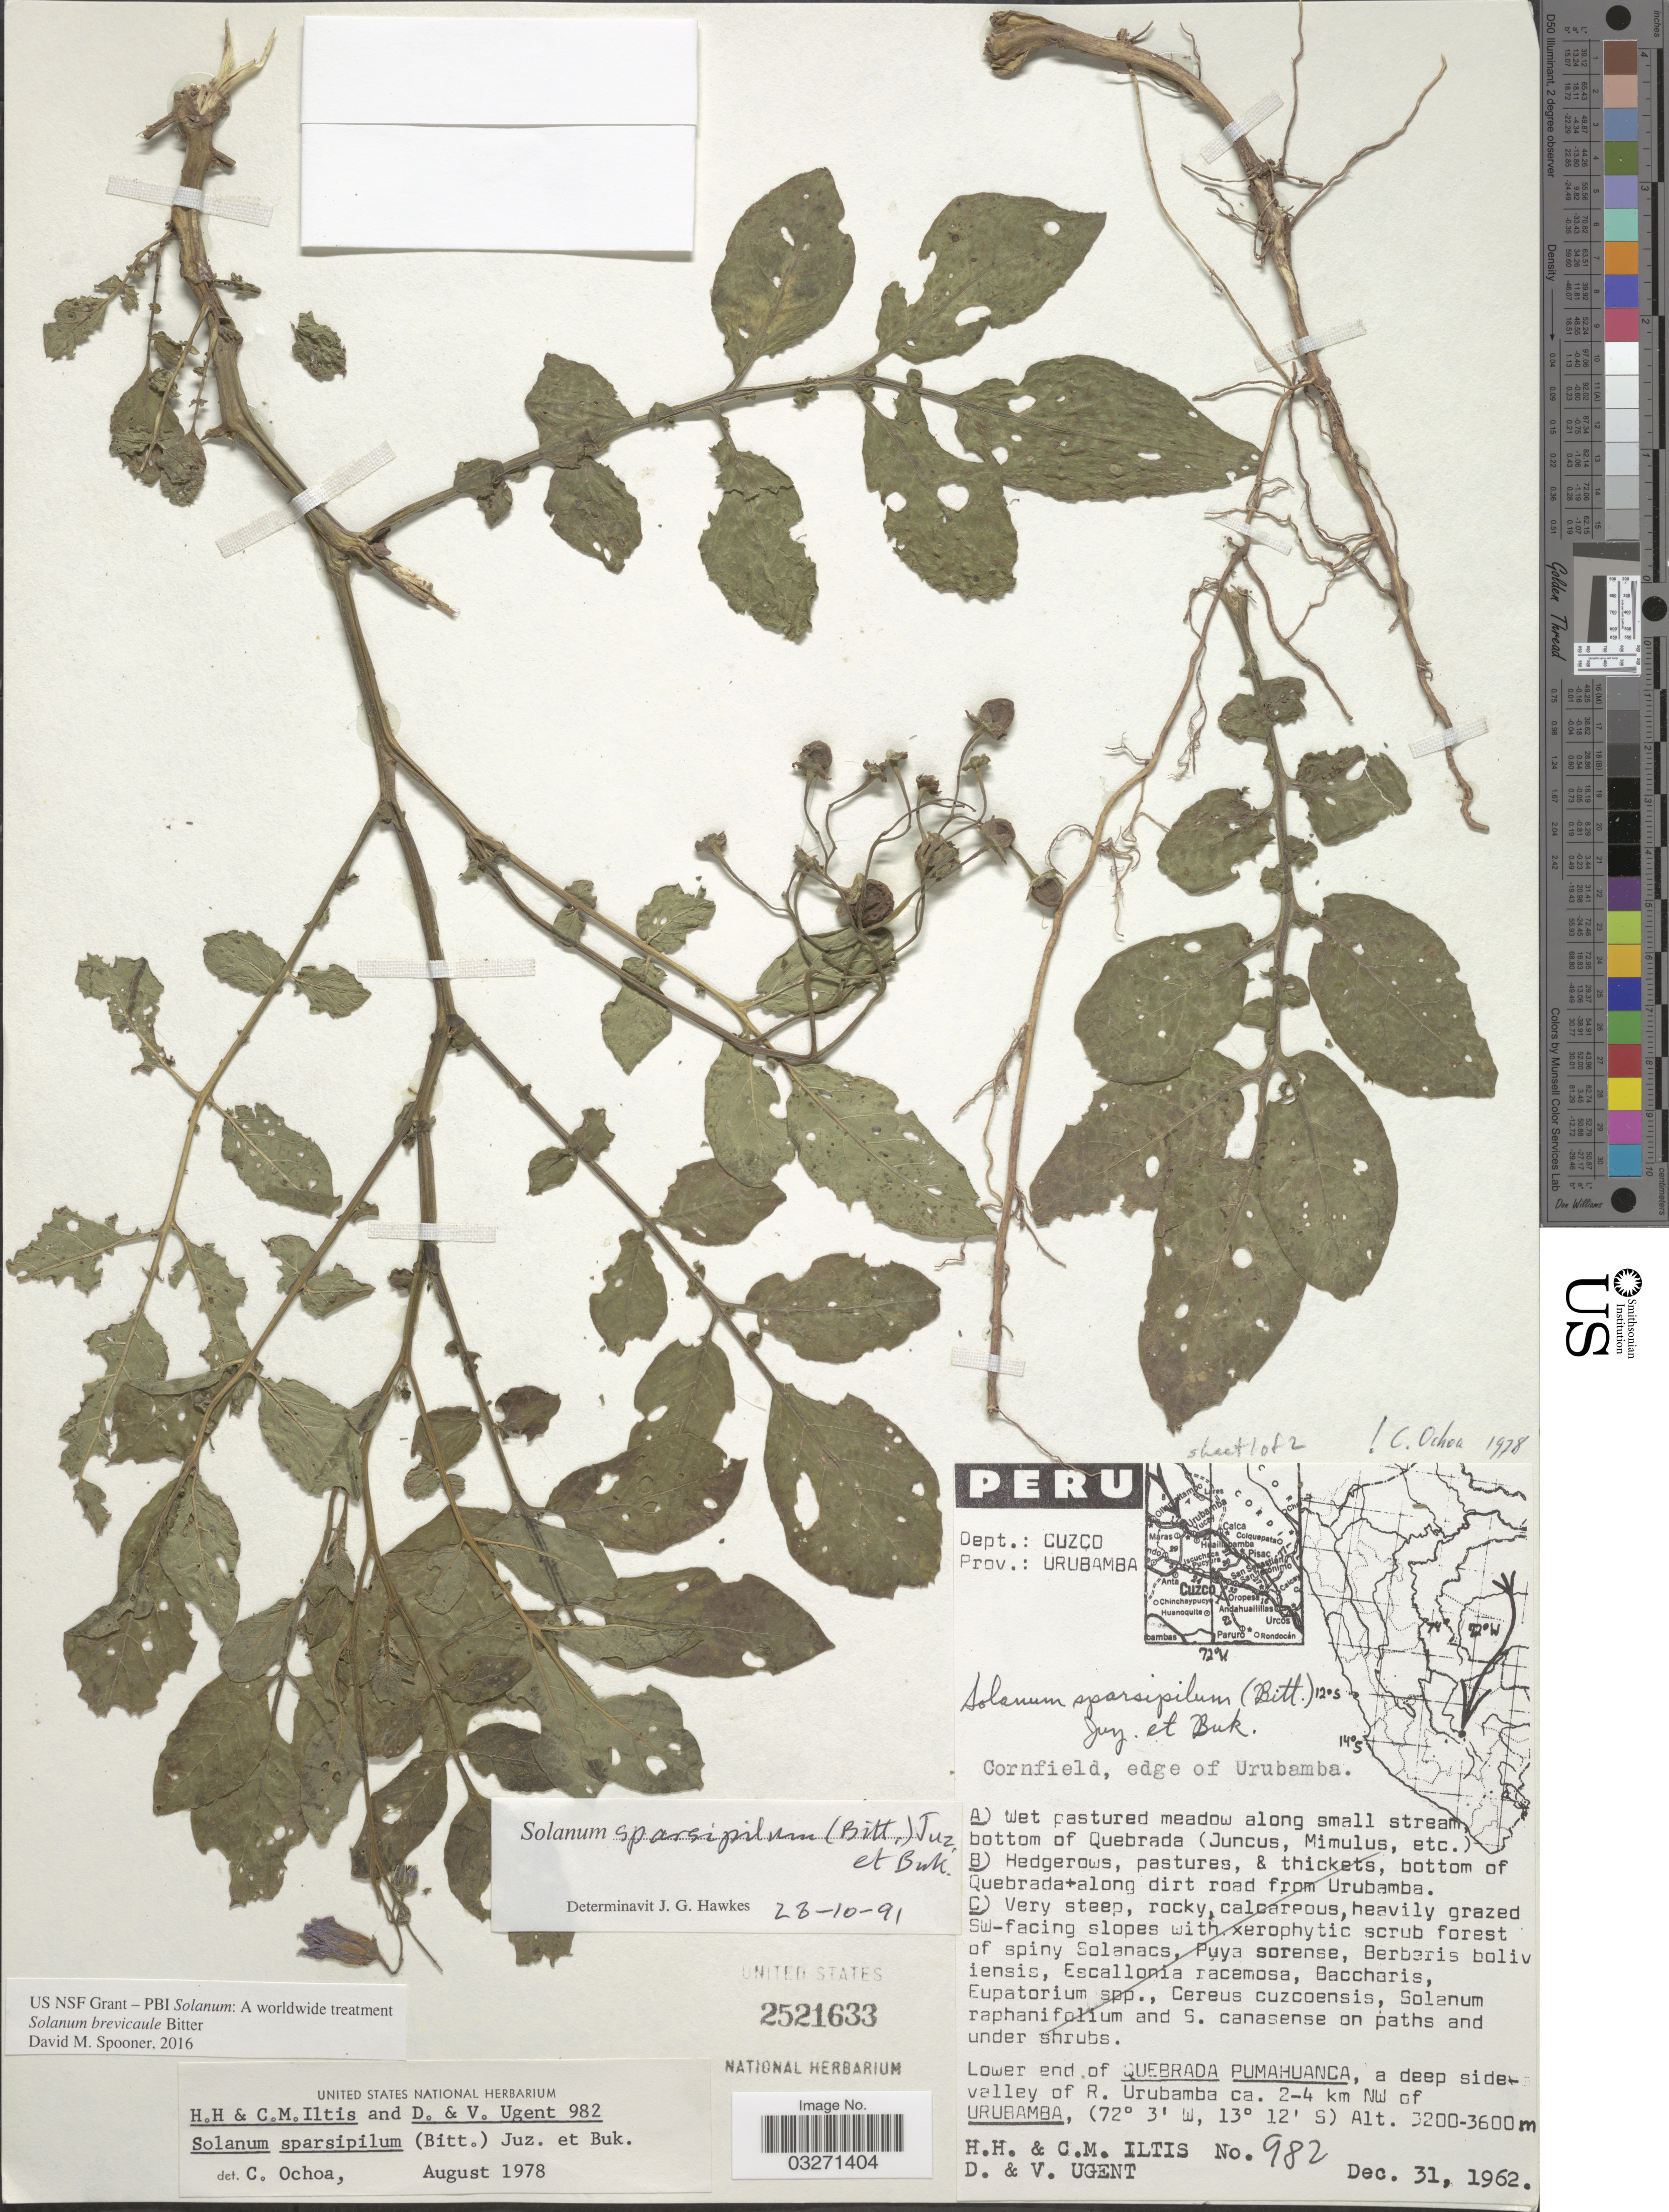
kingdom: Plantae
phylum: Tracheophyta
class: Magnoliopsida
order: Solanales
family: Solanaceae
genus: Solanum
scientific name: Solanum brevicaule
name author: Bitter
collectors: H. H. Iltis, C. M Iltis, D. Ugent & V. Ugent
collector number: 982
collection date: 1962-12-31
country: Peru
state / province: Cusco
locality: Dept.: Cuzco. Prov.: Urubamba. Cornfield, edge of Urubamba. Lower end of Quebrada Pumahuanca, a deep sidevalley of R. Urubamba ca. 2-4 km NW of Urubamba.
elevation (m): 3200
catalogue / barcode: US 2521633